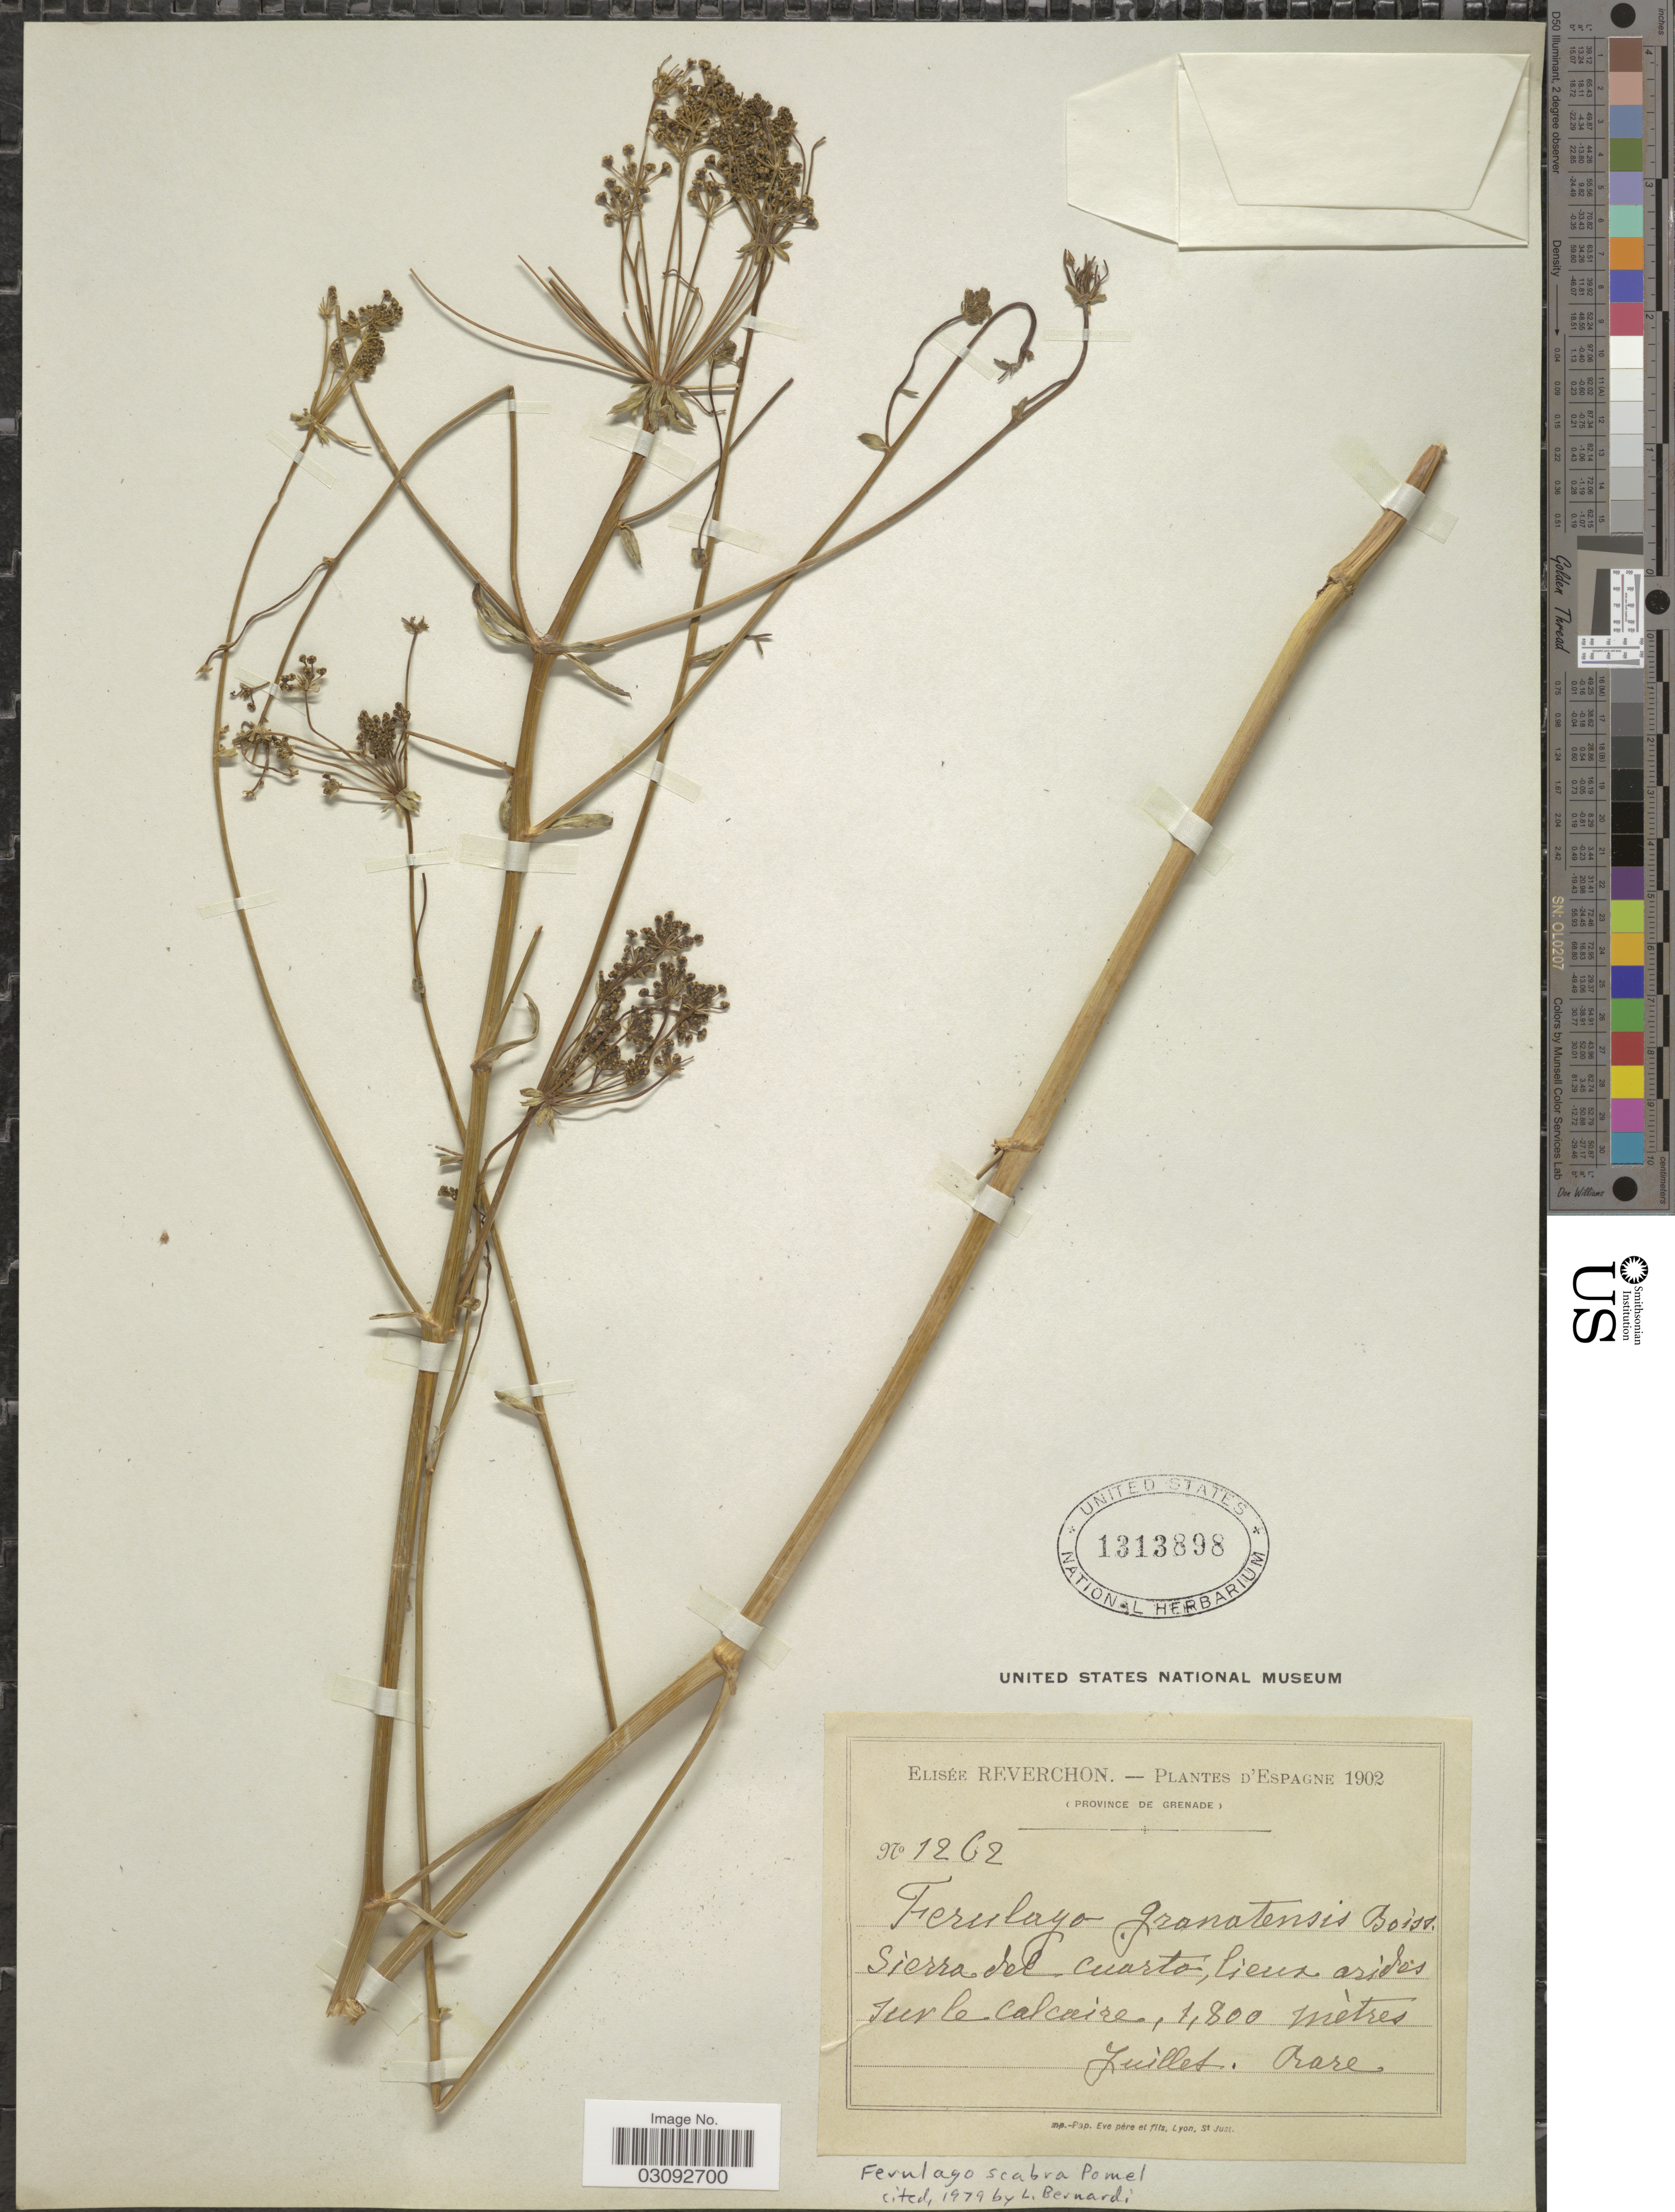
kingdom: Plantae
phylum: Tracheophyta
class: Magnoliopsida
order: Apiales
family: Apiaceae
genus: Ferulago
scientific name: Ferulago scabra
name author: Pomel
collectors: E. Reverchon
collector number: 1262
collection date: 1902-07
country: Spain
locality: (Province Grenade), Sierra del Cuarto, lieux arides sur le calcaire.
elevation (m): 1800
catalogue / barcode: US 1313898